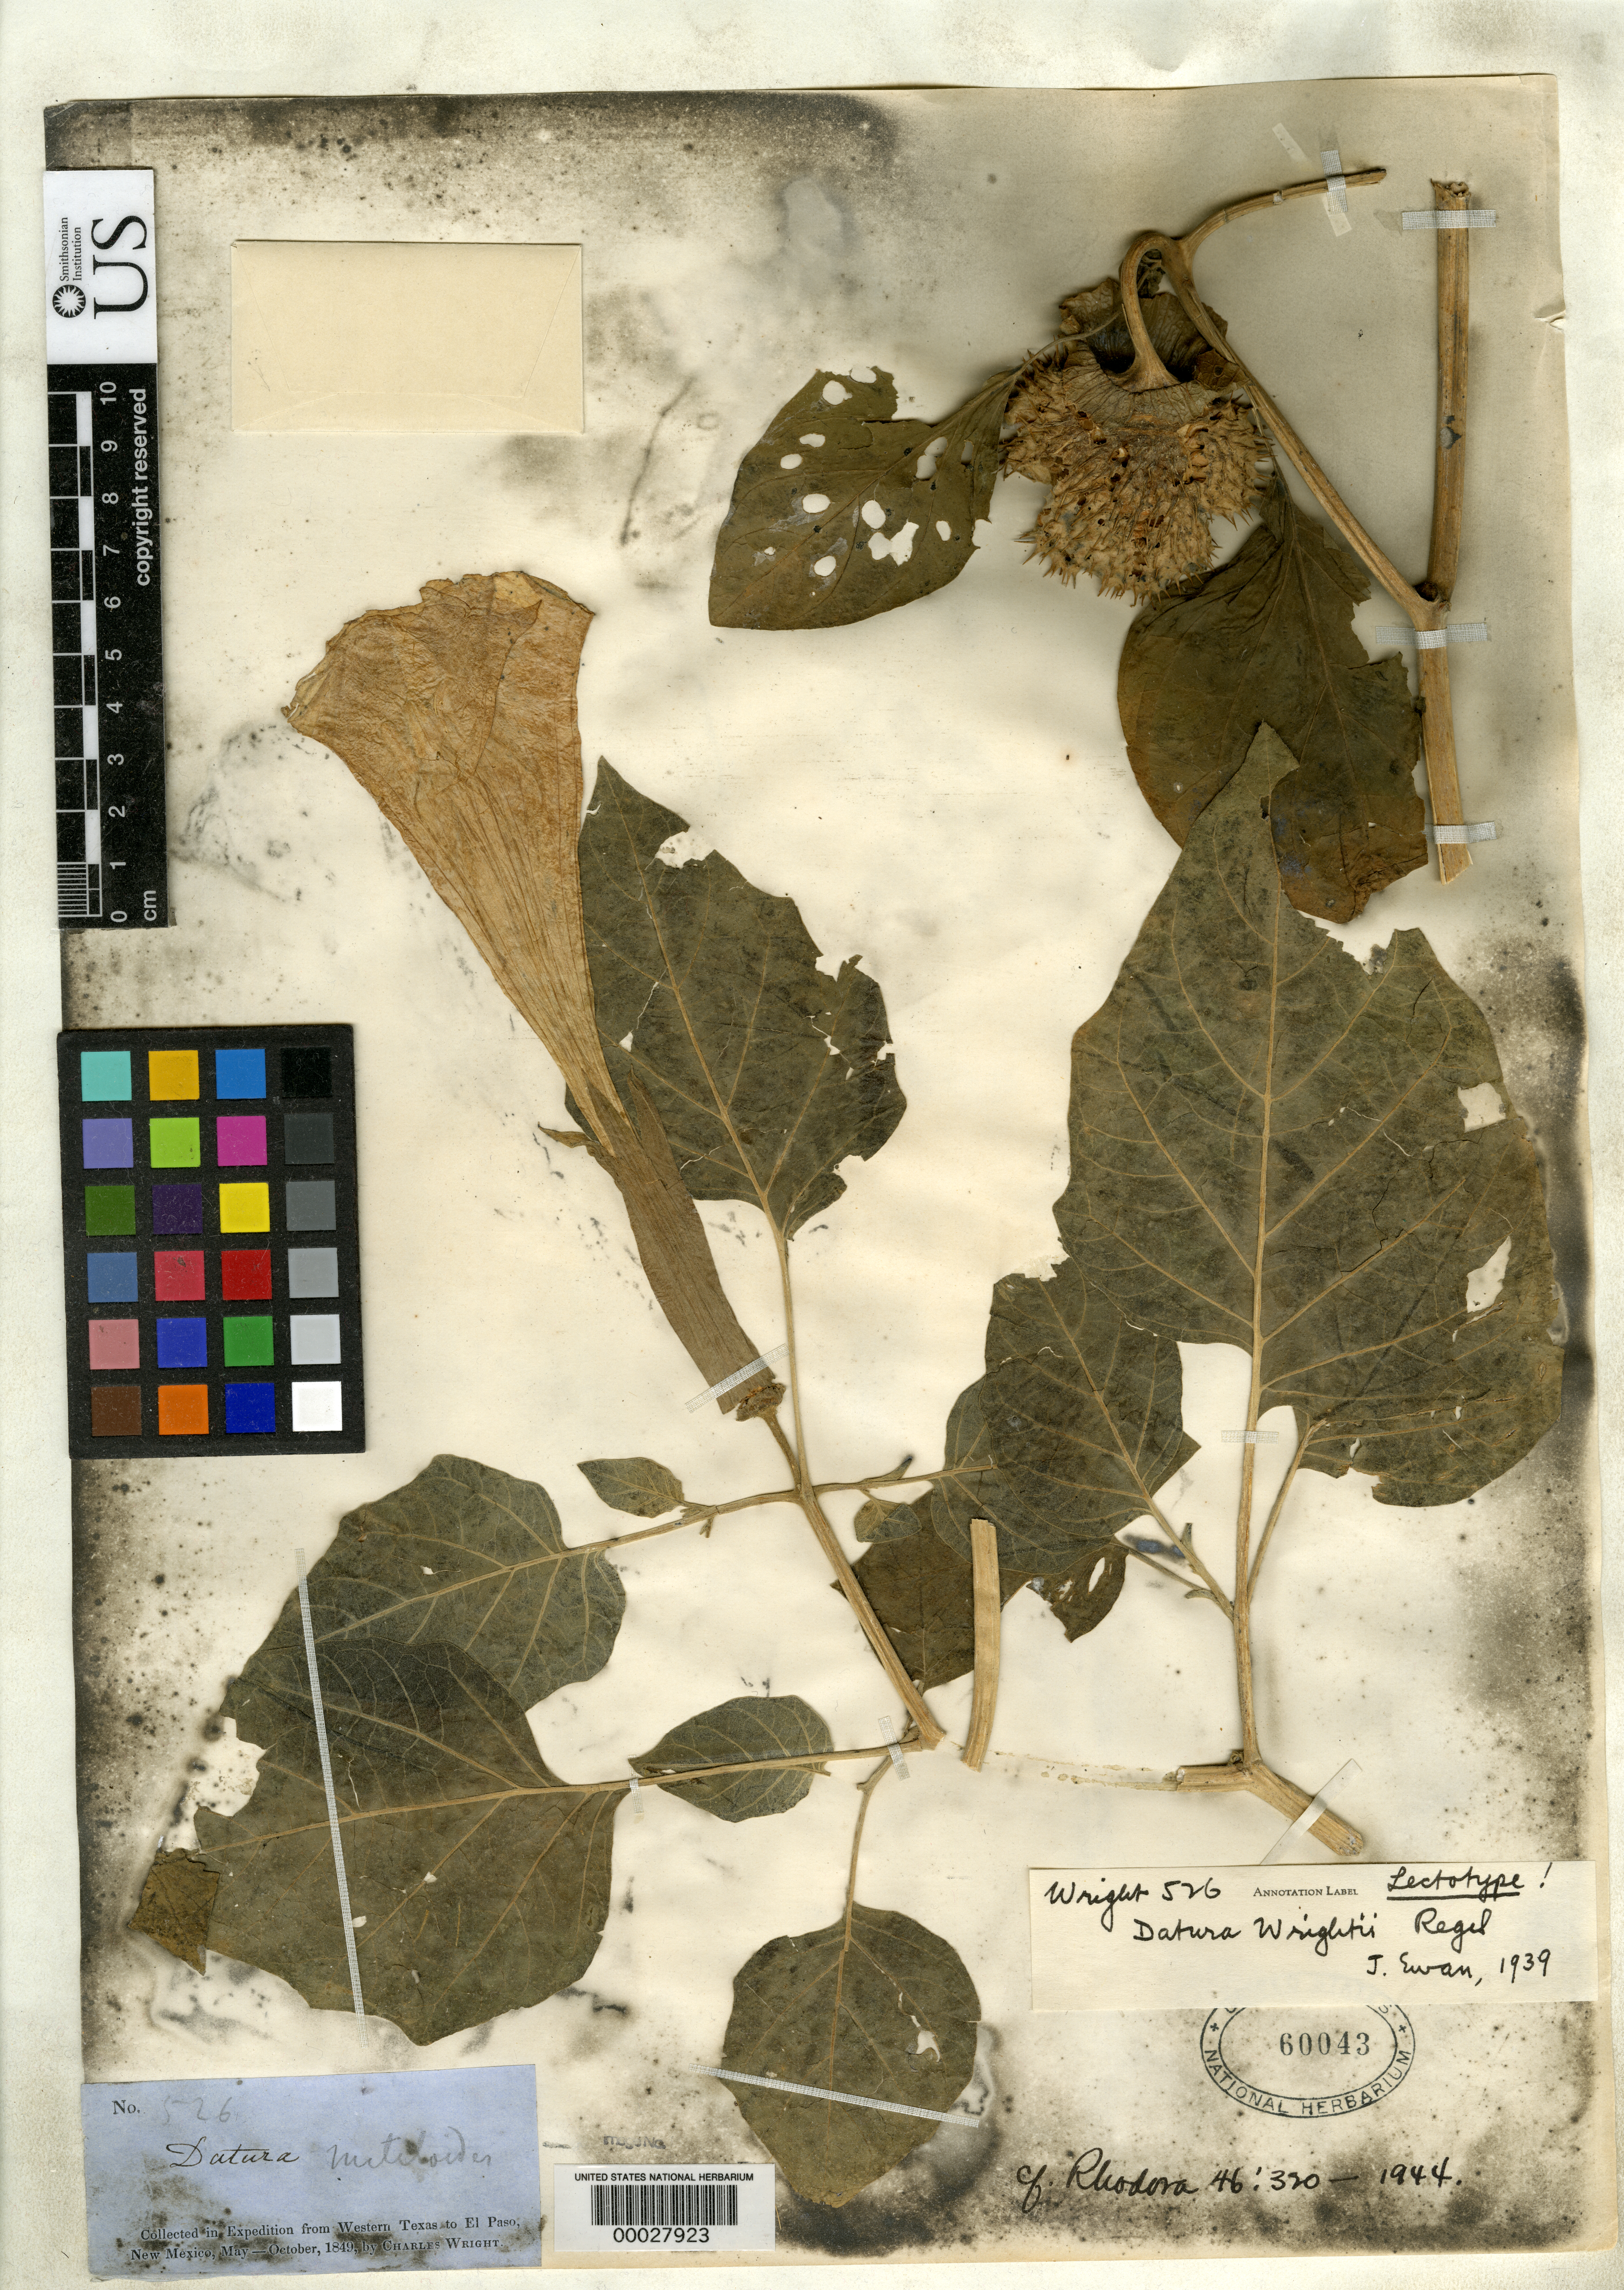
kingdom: Plantae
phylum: Tracheophyta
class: Magnoliopsida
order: Solanales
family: Solanaceae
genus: Datura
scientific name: Datura wrightii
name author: Regel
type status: Type Collection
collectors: C. Wright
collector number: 526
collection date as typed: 29 Jun 1849 and 30 Jun 1849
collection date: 1849-06-29,1849-06-30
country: United States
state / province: Texas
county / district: Uvalde / Kinney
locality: Turkey Creek.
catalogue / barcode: US 60043